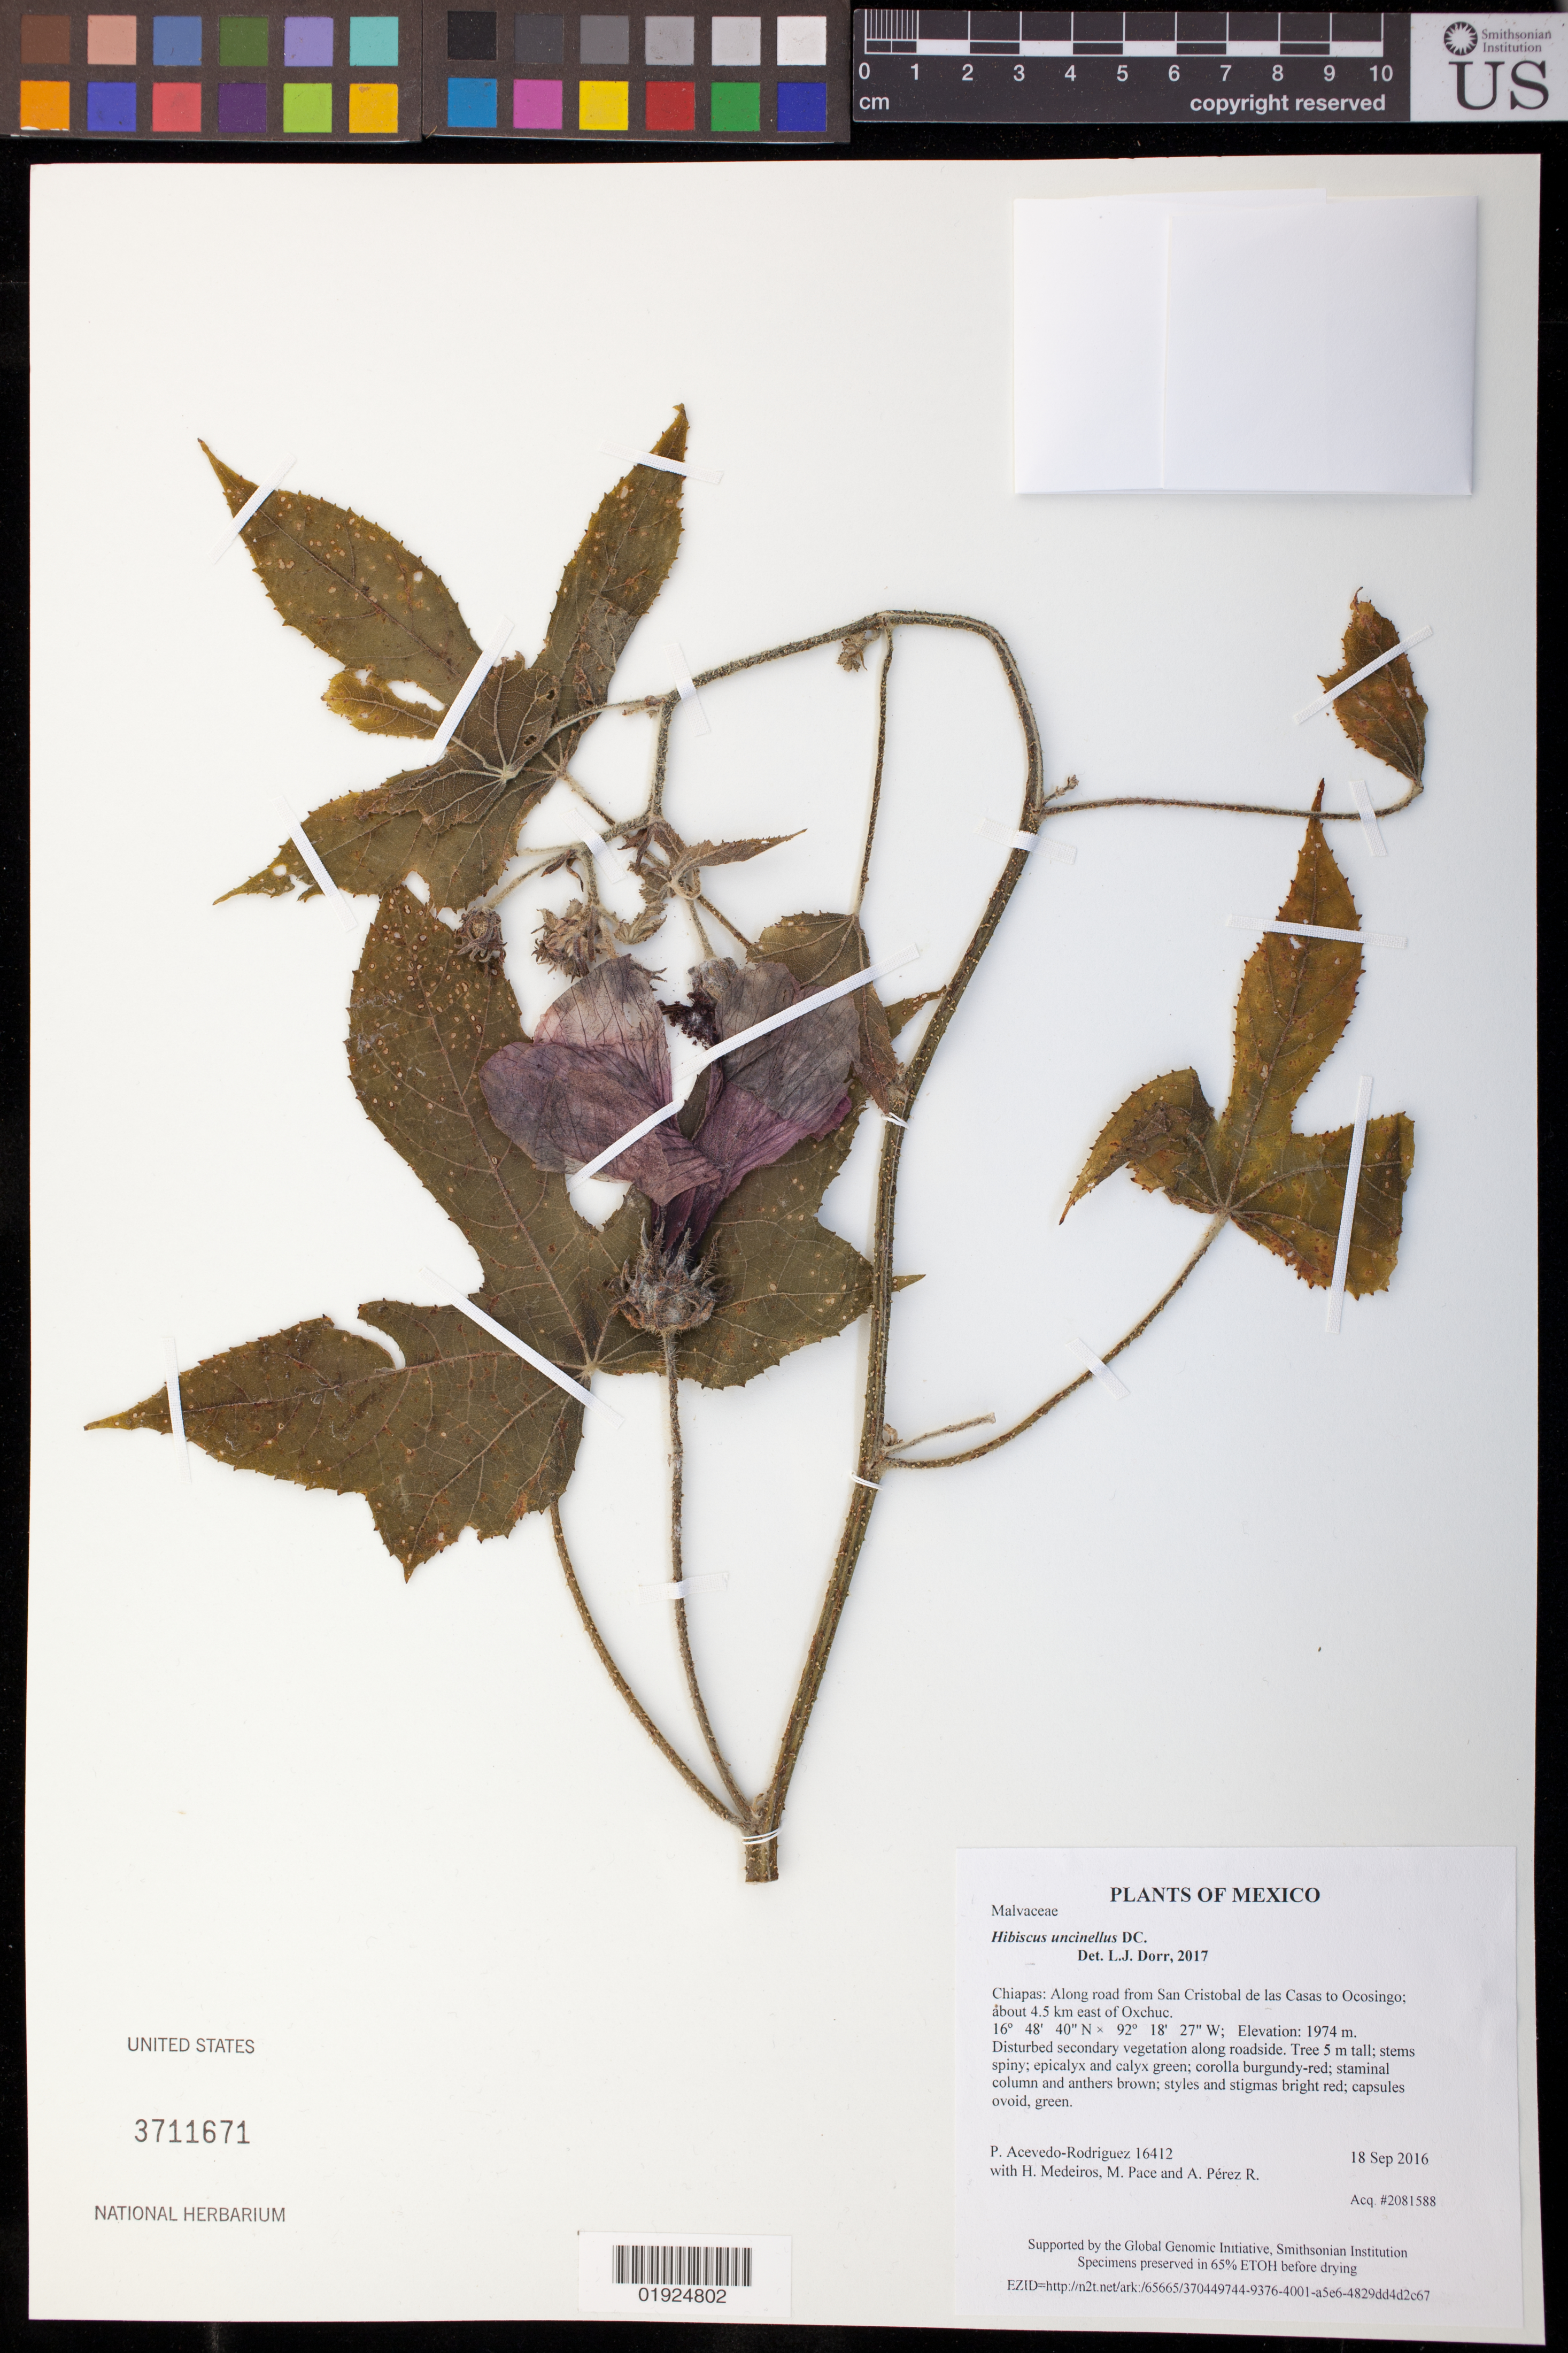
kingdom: Plantae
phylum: Tracheophyta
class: Magnoliopsida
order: Malvales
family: Malvaceae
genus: Sabdariffa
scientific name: Sabdariffa uncinella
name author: (DC.) M.M. Hanes & R.L. Barrett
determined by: Dorr, Laurence J., Curator (BOT), Smithsonian Institution - National Museum of Natural History (UNITED STATES)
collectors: P. Acevedo-Rodr., H. Medeiros, M. R. Pace & A. Pérez R.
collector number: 16412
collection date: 2016-09-18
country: Mexico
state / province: Chiapas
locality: Along road from San Cristobal de las Casas to Ocosingo; about 4.5 km east of Oxchuc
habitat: disturbed secondary vegetation along roadside.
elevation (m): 1974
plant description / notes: US, K, NY, MO, F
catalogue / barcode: US 3711671